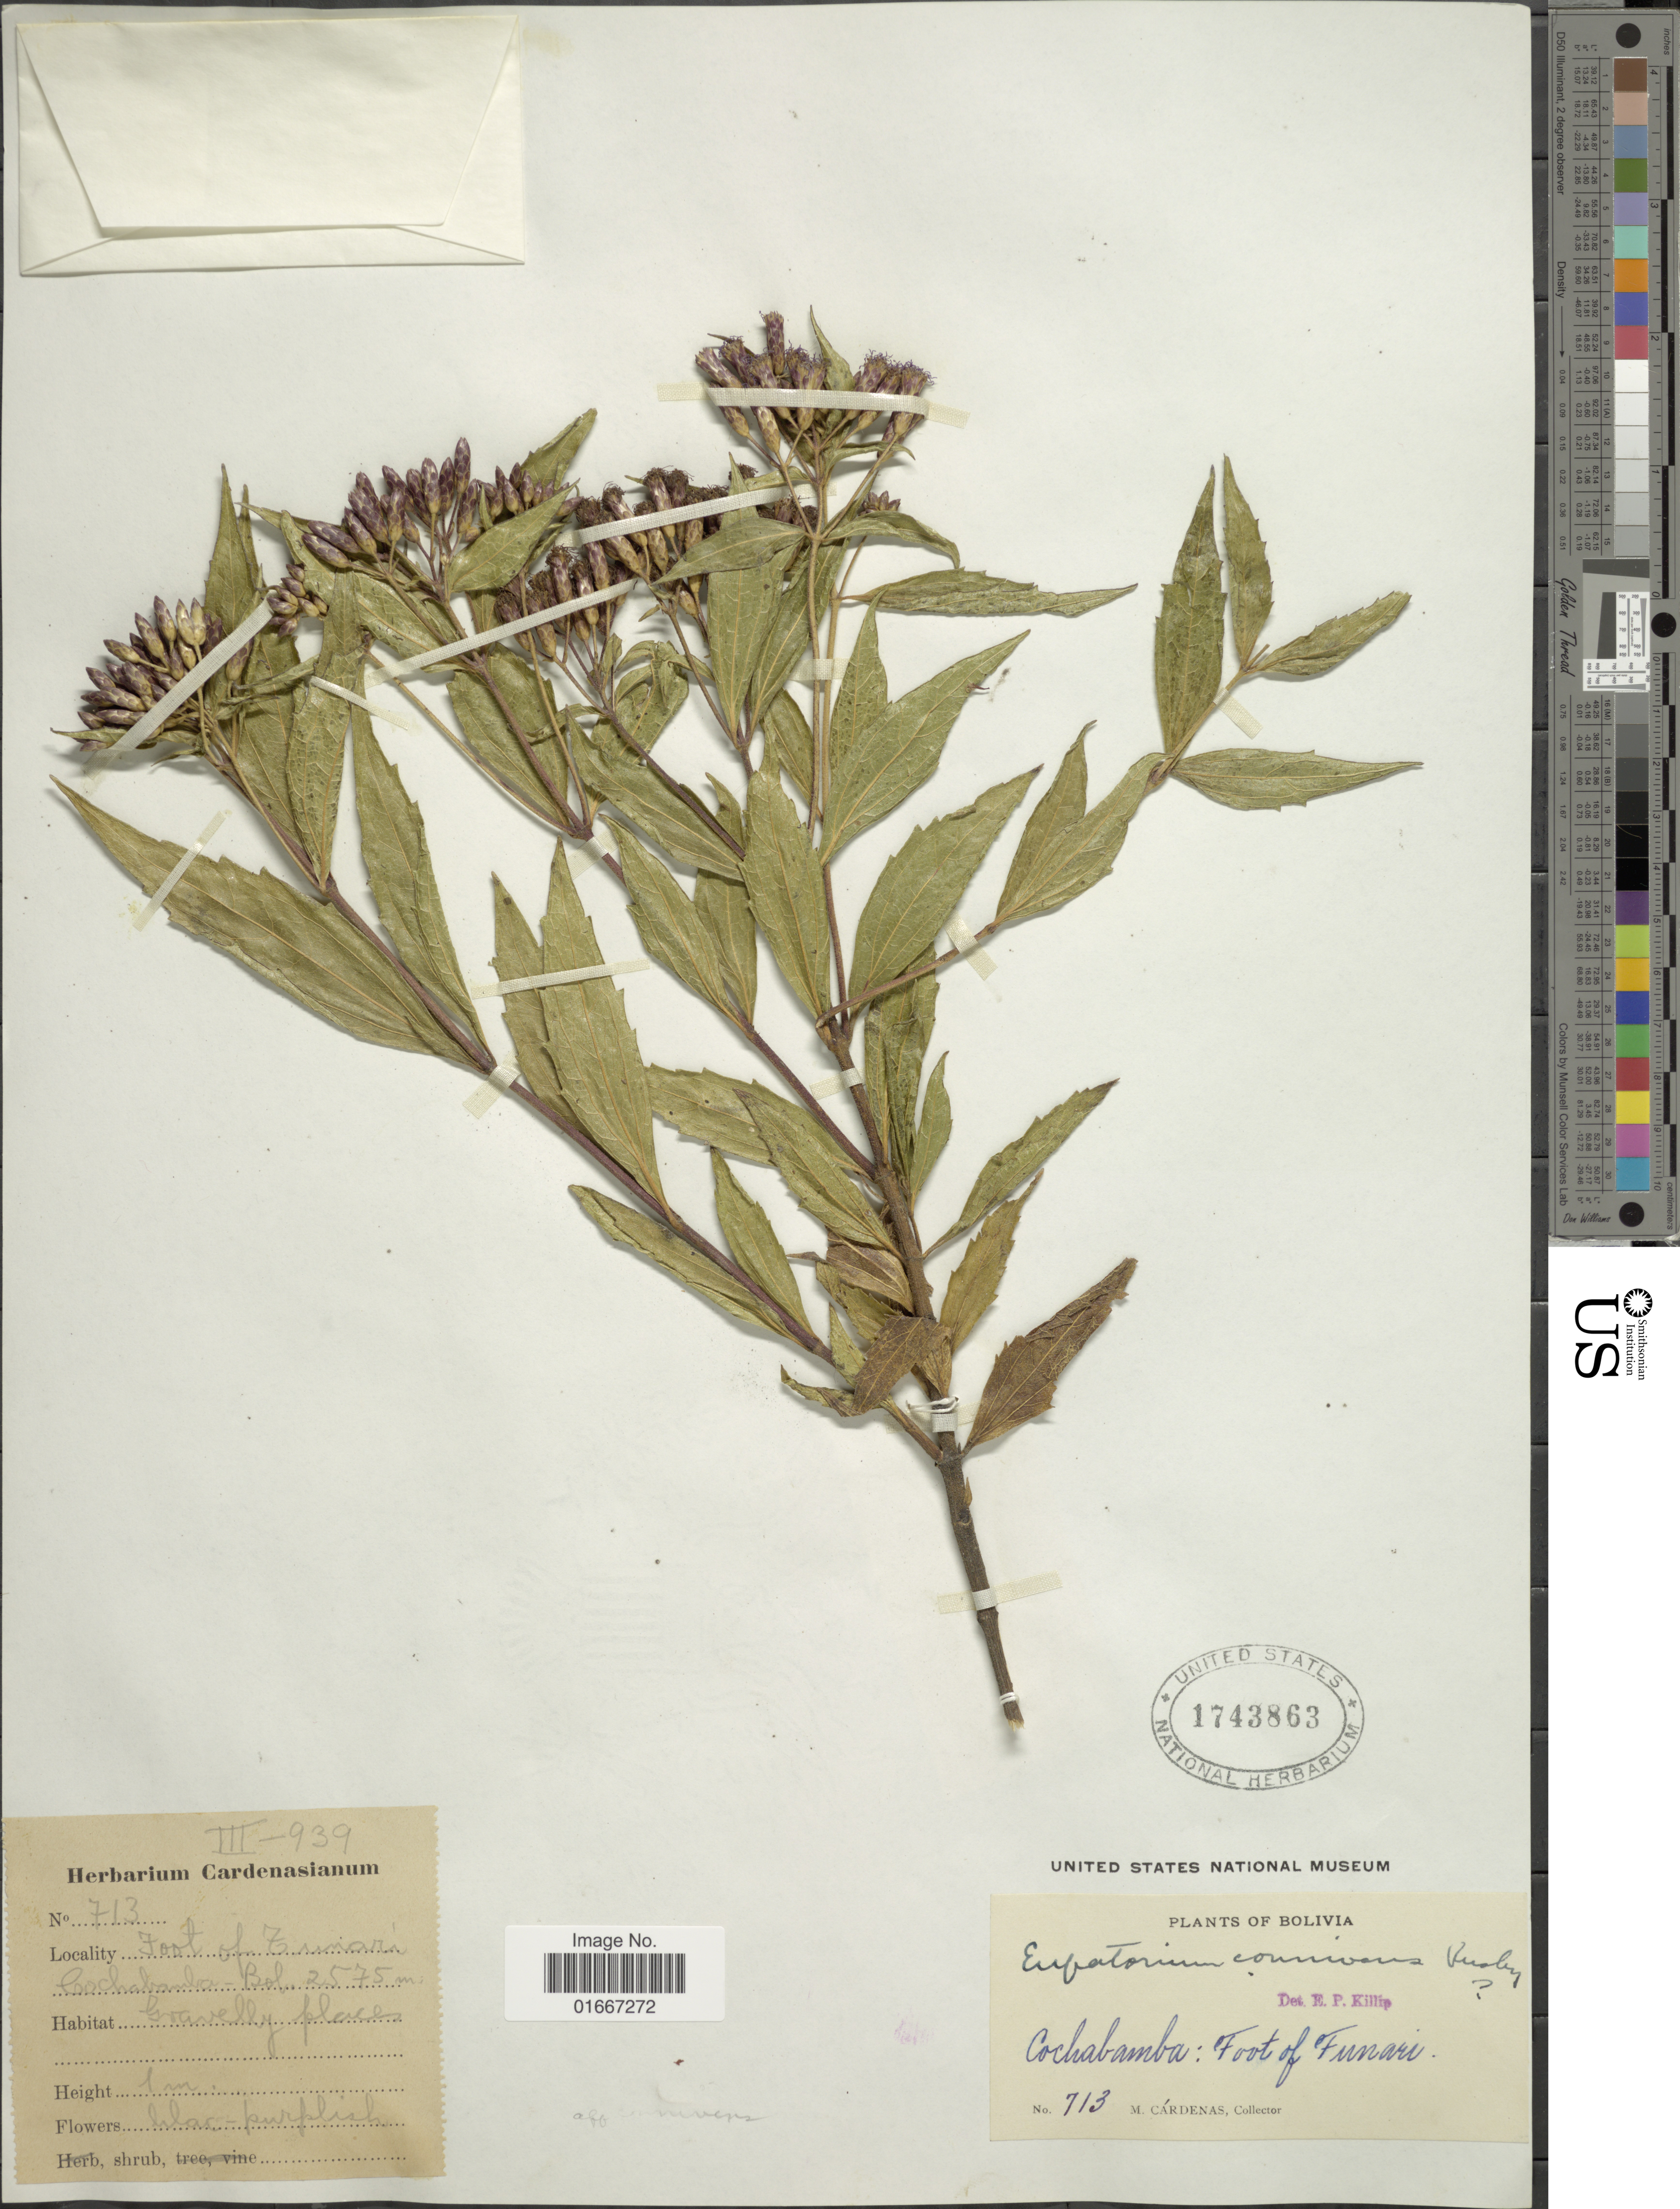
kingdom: Plantae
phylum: Tracheophyta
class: Magnoliopsida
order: Asterales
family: Asteraceae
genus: Chromolaena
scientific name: Chromolaena connivens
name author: (Rusby) R.M. King & H. Rob.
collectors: M. Cárdenas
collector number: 713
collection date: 1939-03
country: Bolivia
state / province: Cochabamba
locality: Foot of Zunari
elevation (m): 2575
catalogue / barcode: US 1743863